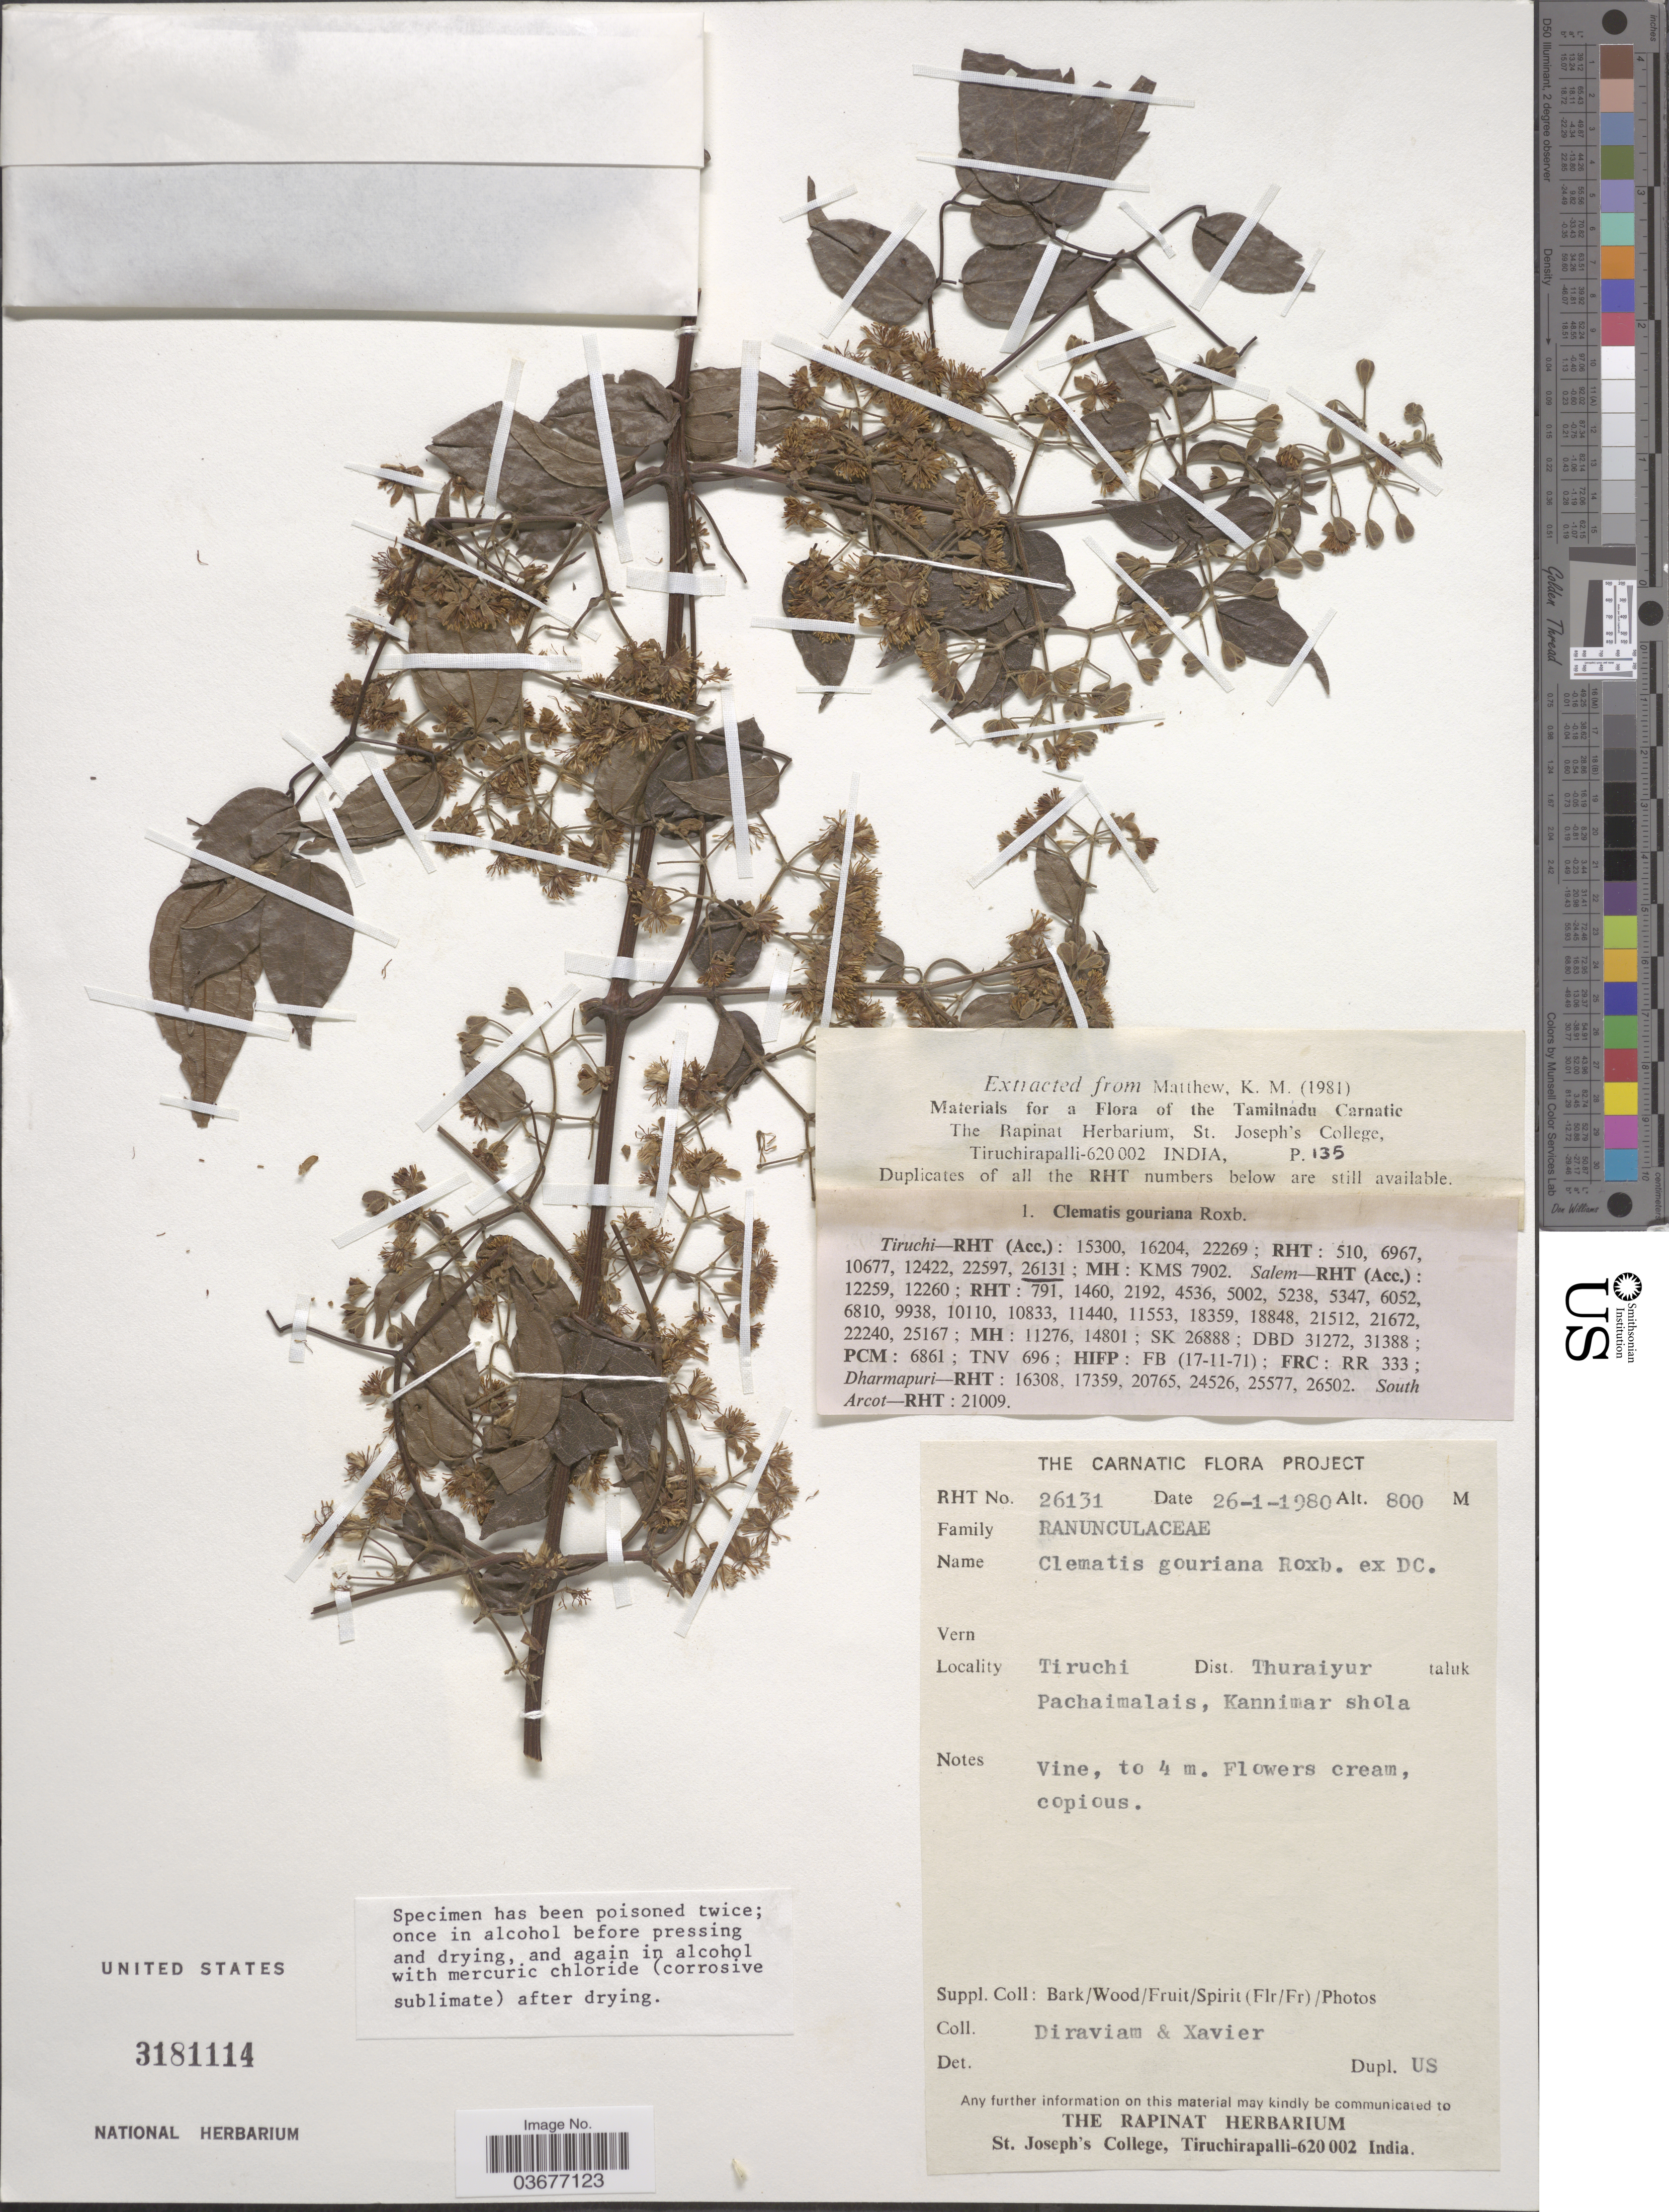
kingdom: Plantae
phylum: Tracheophyta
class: Magnoliopsida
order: Ranunculales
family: Ranunculaceae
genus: Clematis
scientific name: Clematis gouriana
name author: Roxb. ex DC.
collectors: -. Diraviam & Xavier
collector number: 26131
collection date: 1980-01-26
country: India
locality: The Carnatic. Tiruchi. Dist. Thuraiyur. Pachaimalais, Kannimar shola.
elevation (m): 800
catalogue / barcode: US 3181114